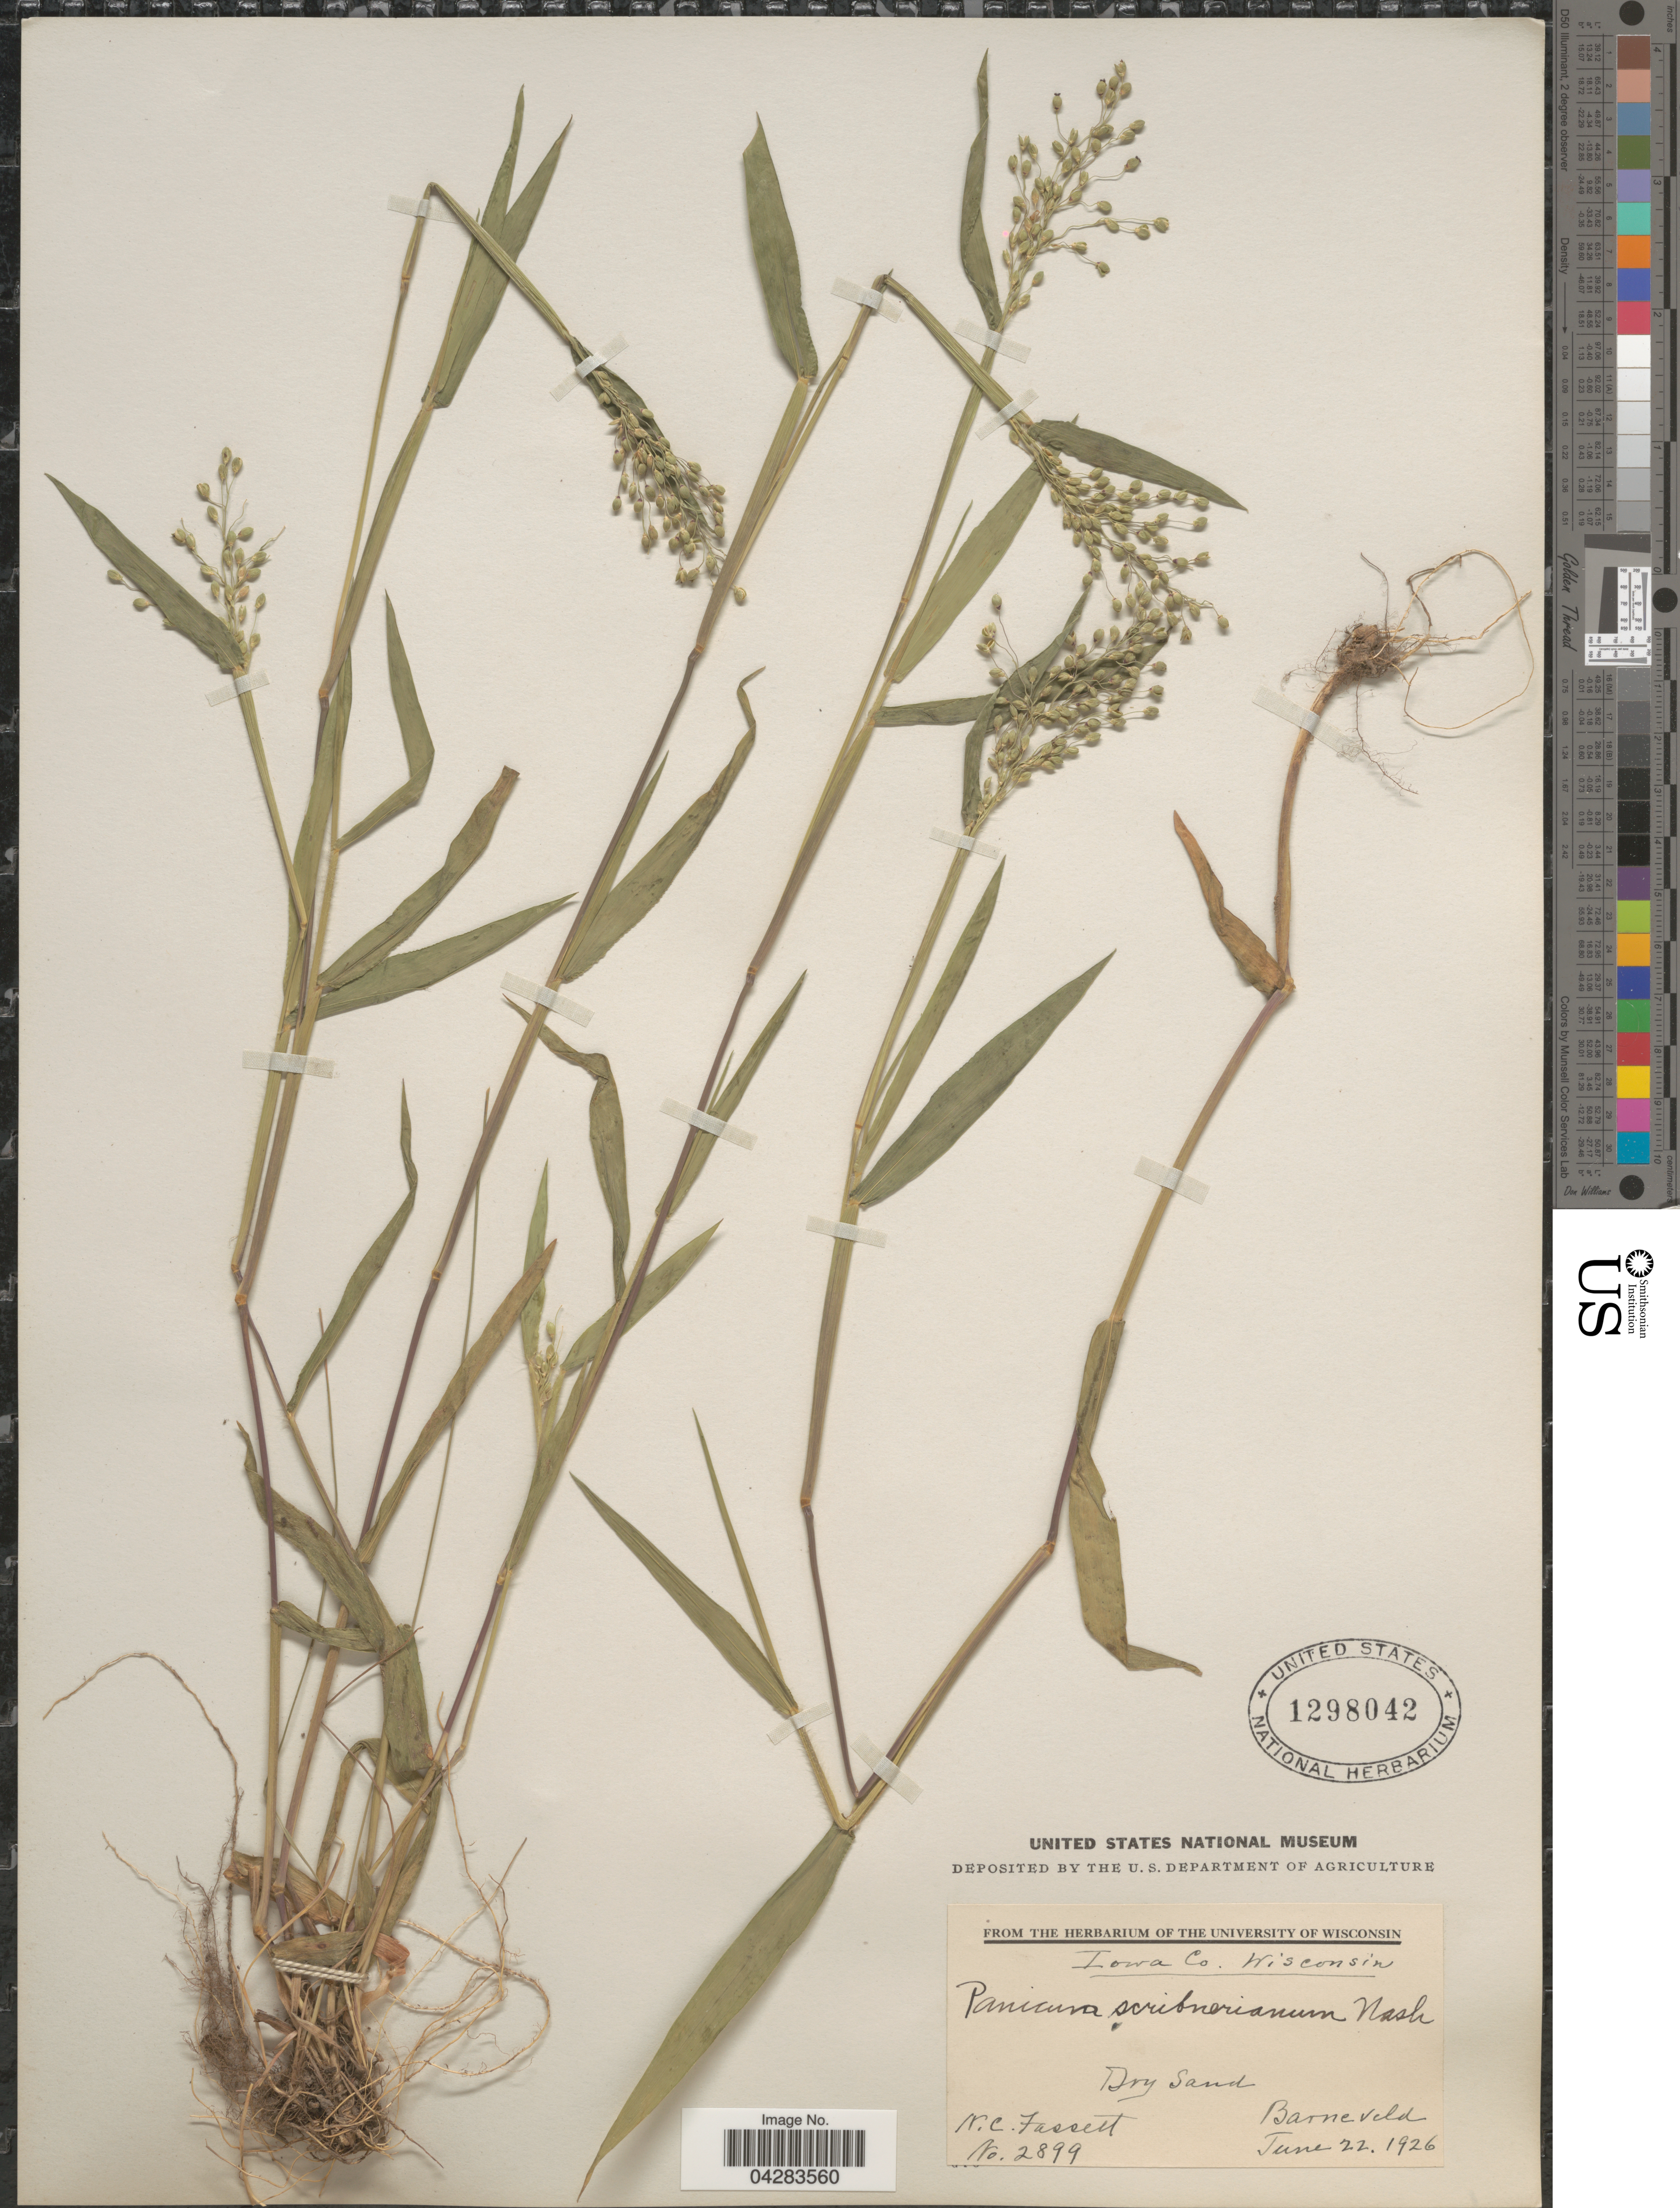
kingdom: Plantae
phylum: Tracheophyta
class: Liliopsida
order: Poales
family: Poaceae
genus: Dichanthelium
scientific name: Dichanthelium oligosanthes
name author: (Schult.) Gould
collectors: N. C. Fassett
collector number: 2899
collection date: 1926-06-22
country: United States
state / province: Wisconsin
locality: Iowa Co. Barneveld.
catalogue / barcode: US 1298042